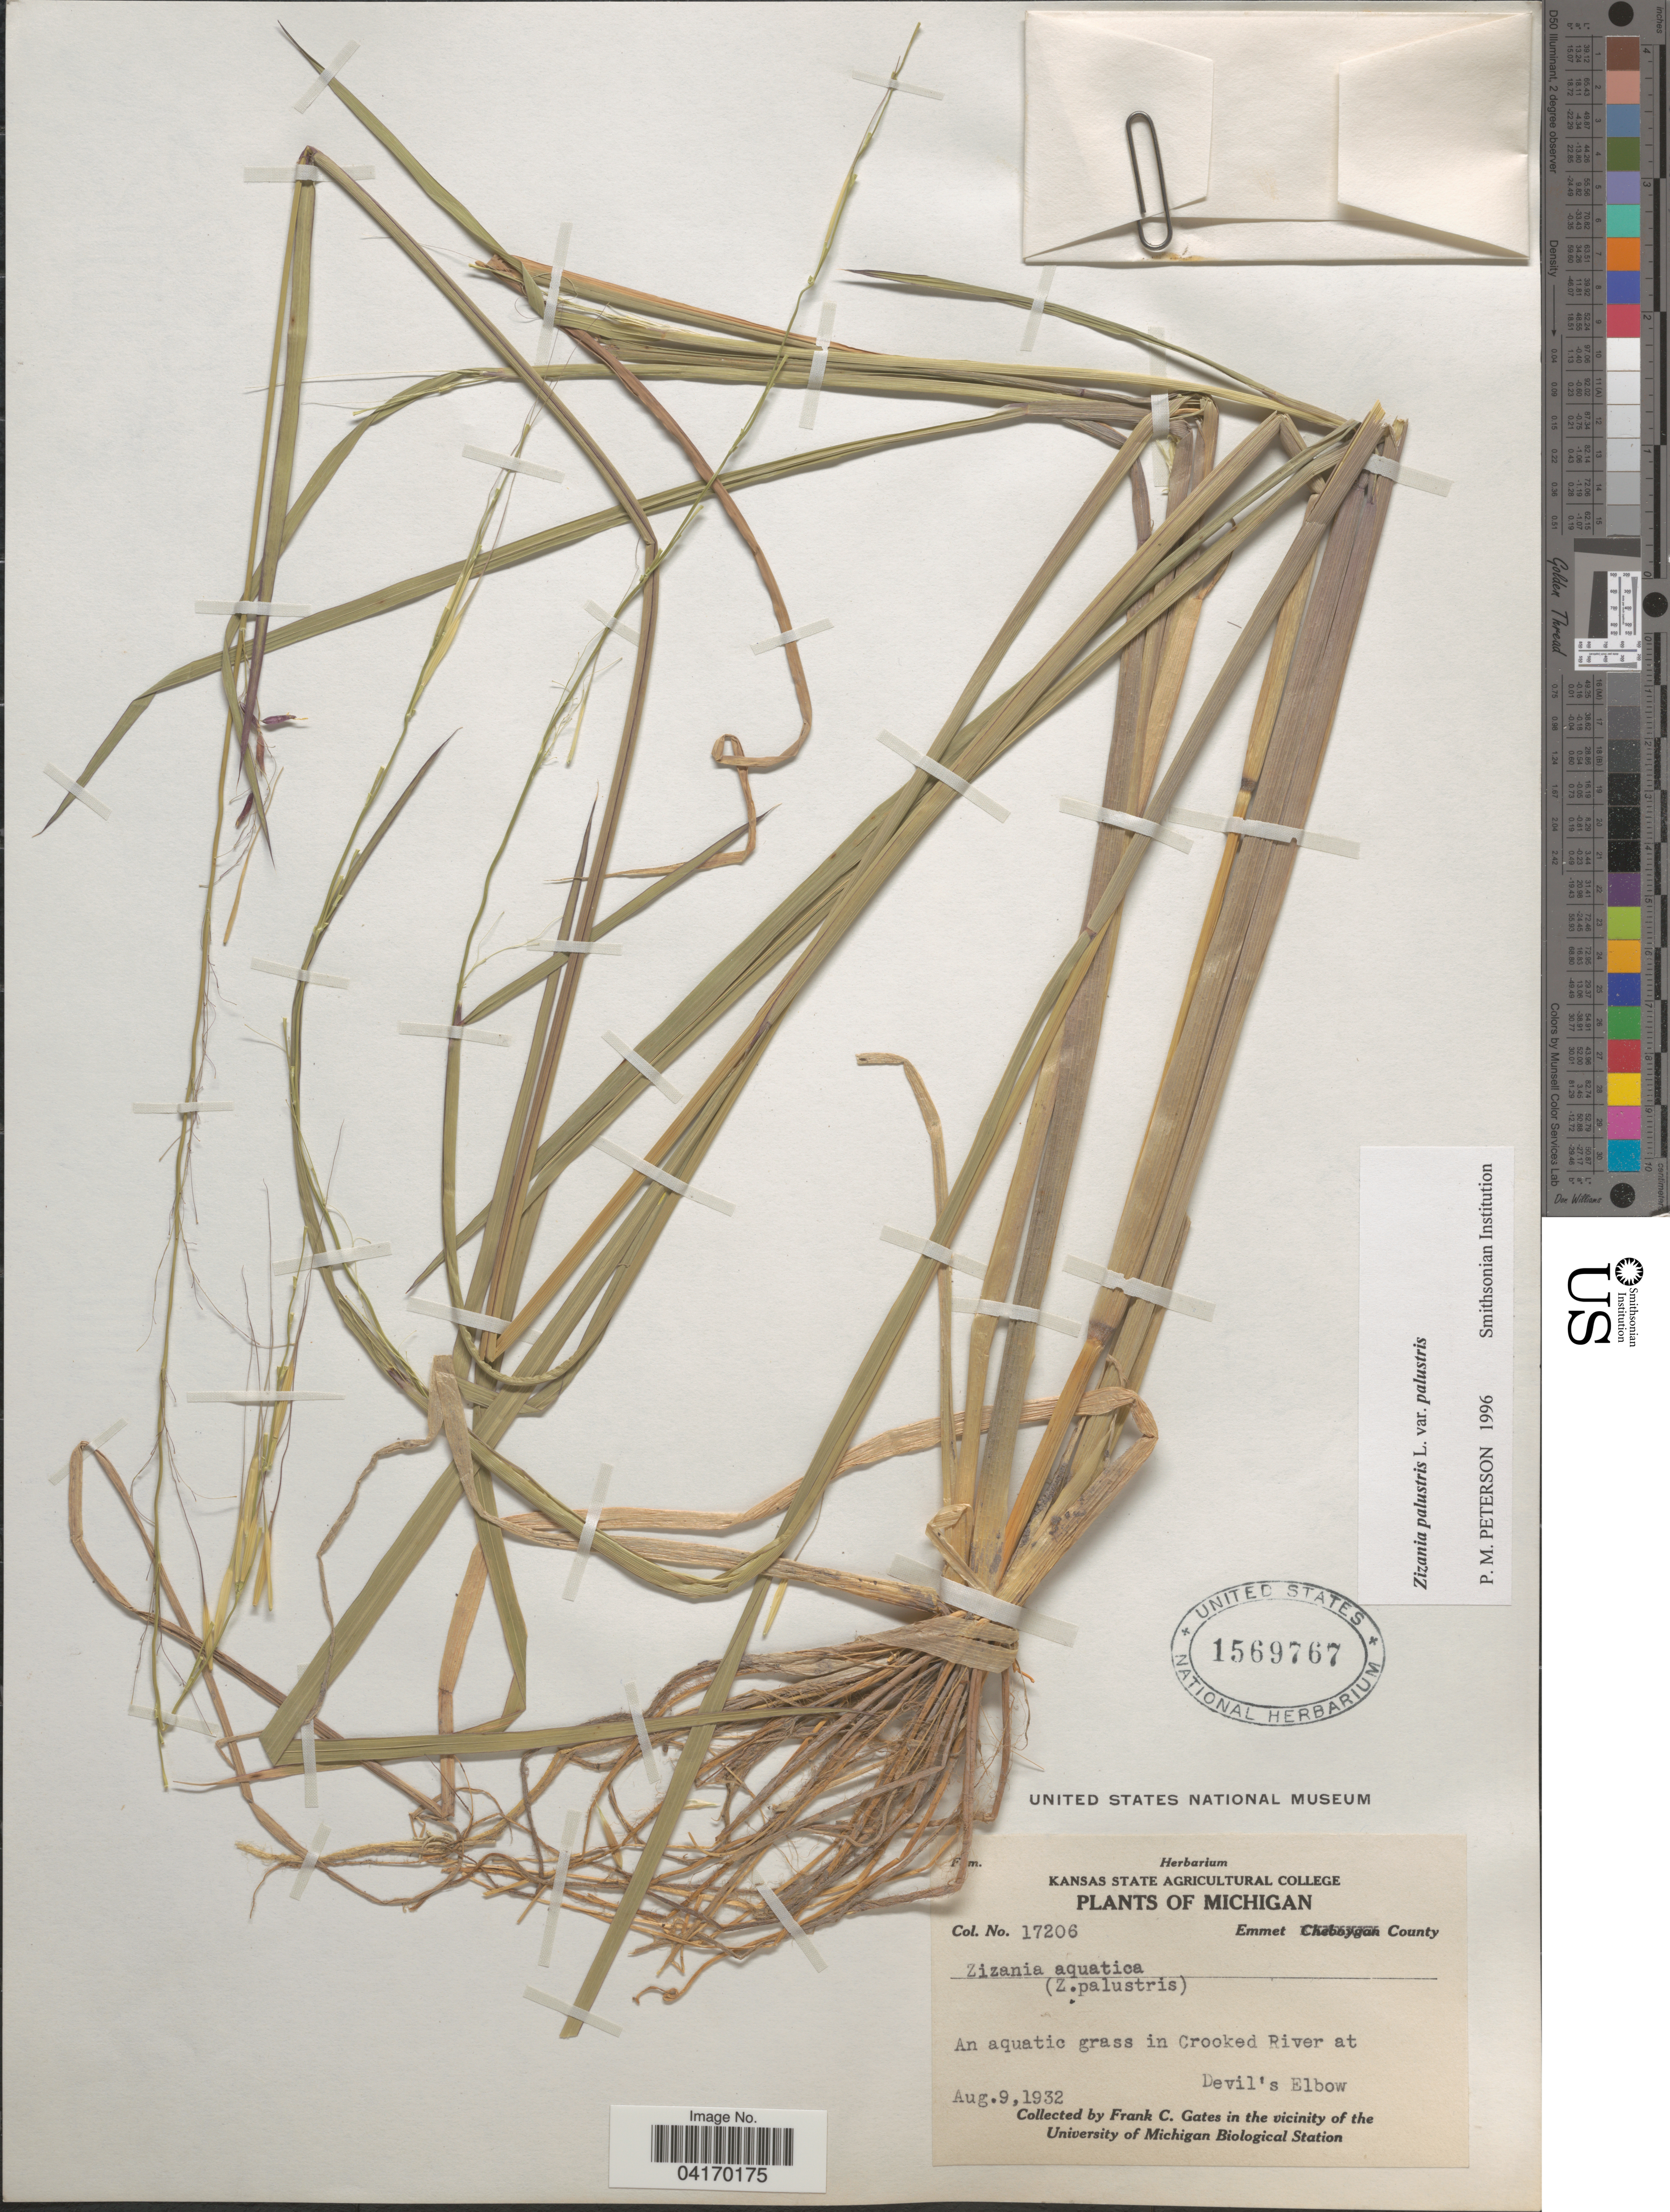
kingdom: Plantae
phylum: Tracheophyta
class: Liliopsida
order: Poales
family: Poaceae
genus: Zizania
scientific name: Zizania palustris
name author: L.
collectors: F. C. Gates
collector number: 17206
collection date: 1932-08-09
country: United States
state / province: Michigan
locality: Emmet County. An aquatic grass in Crooked River at Devil's Elbow.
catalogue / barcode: US 1569767